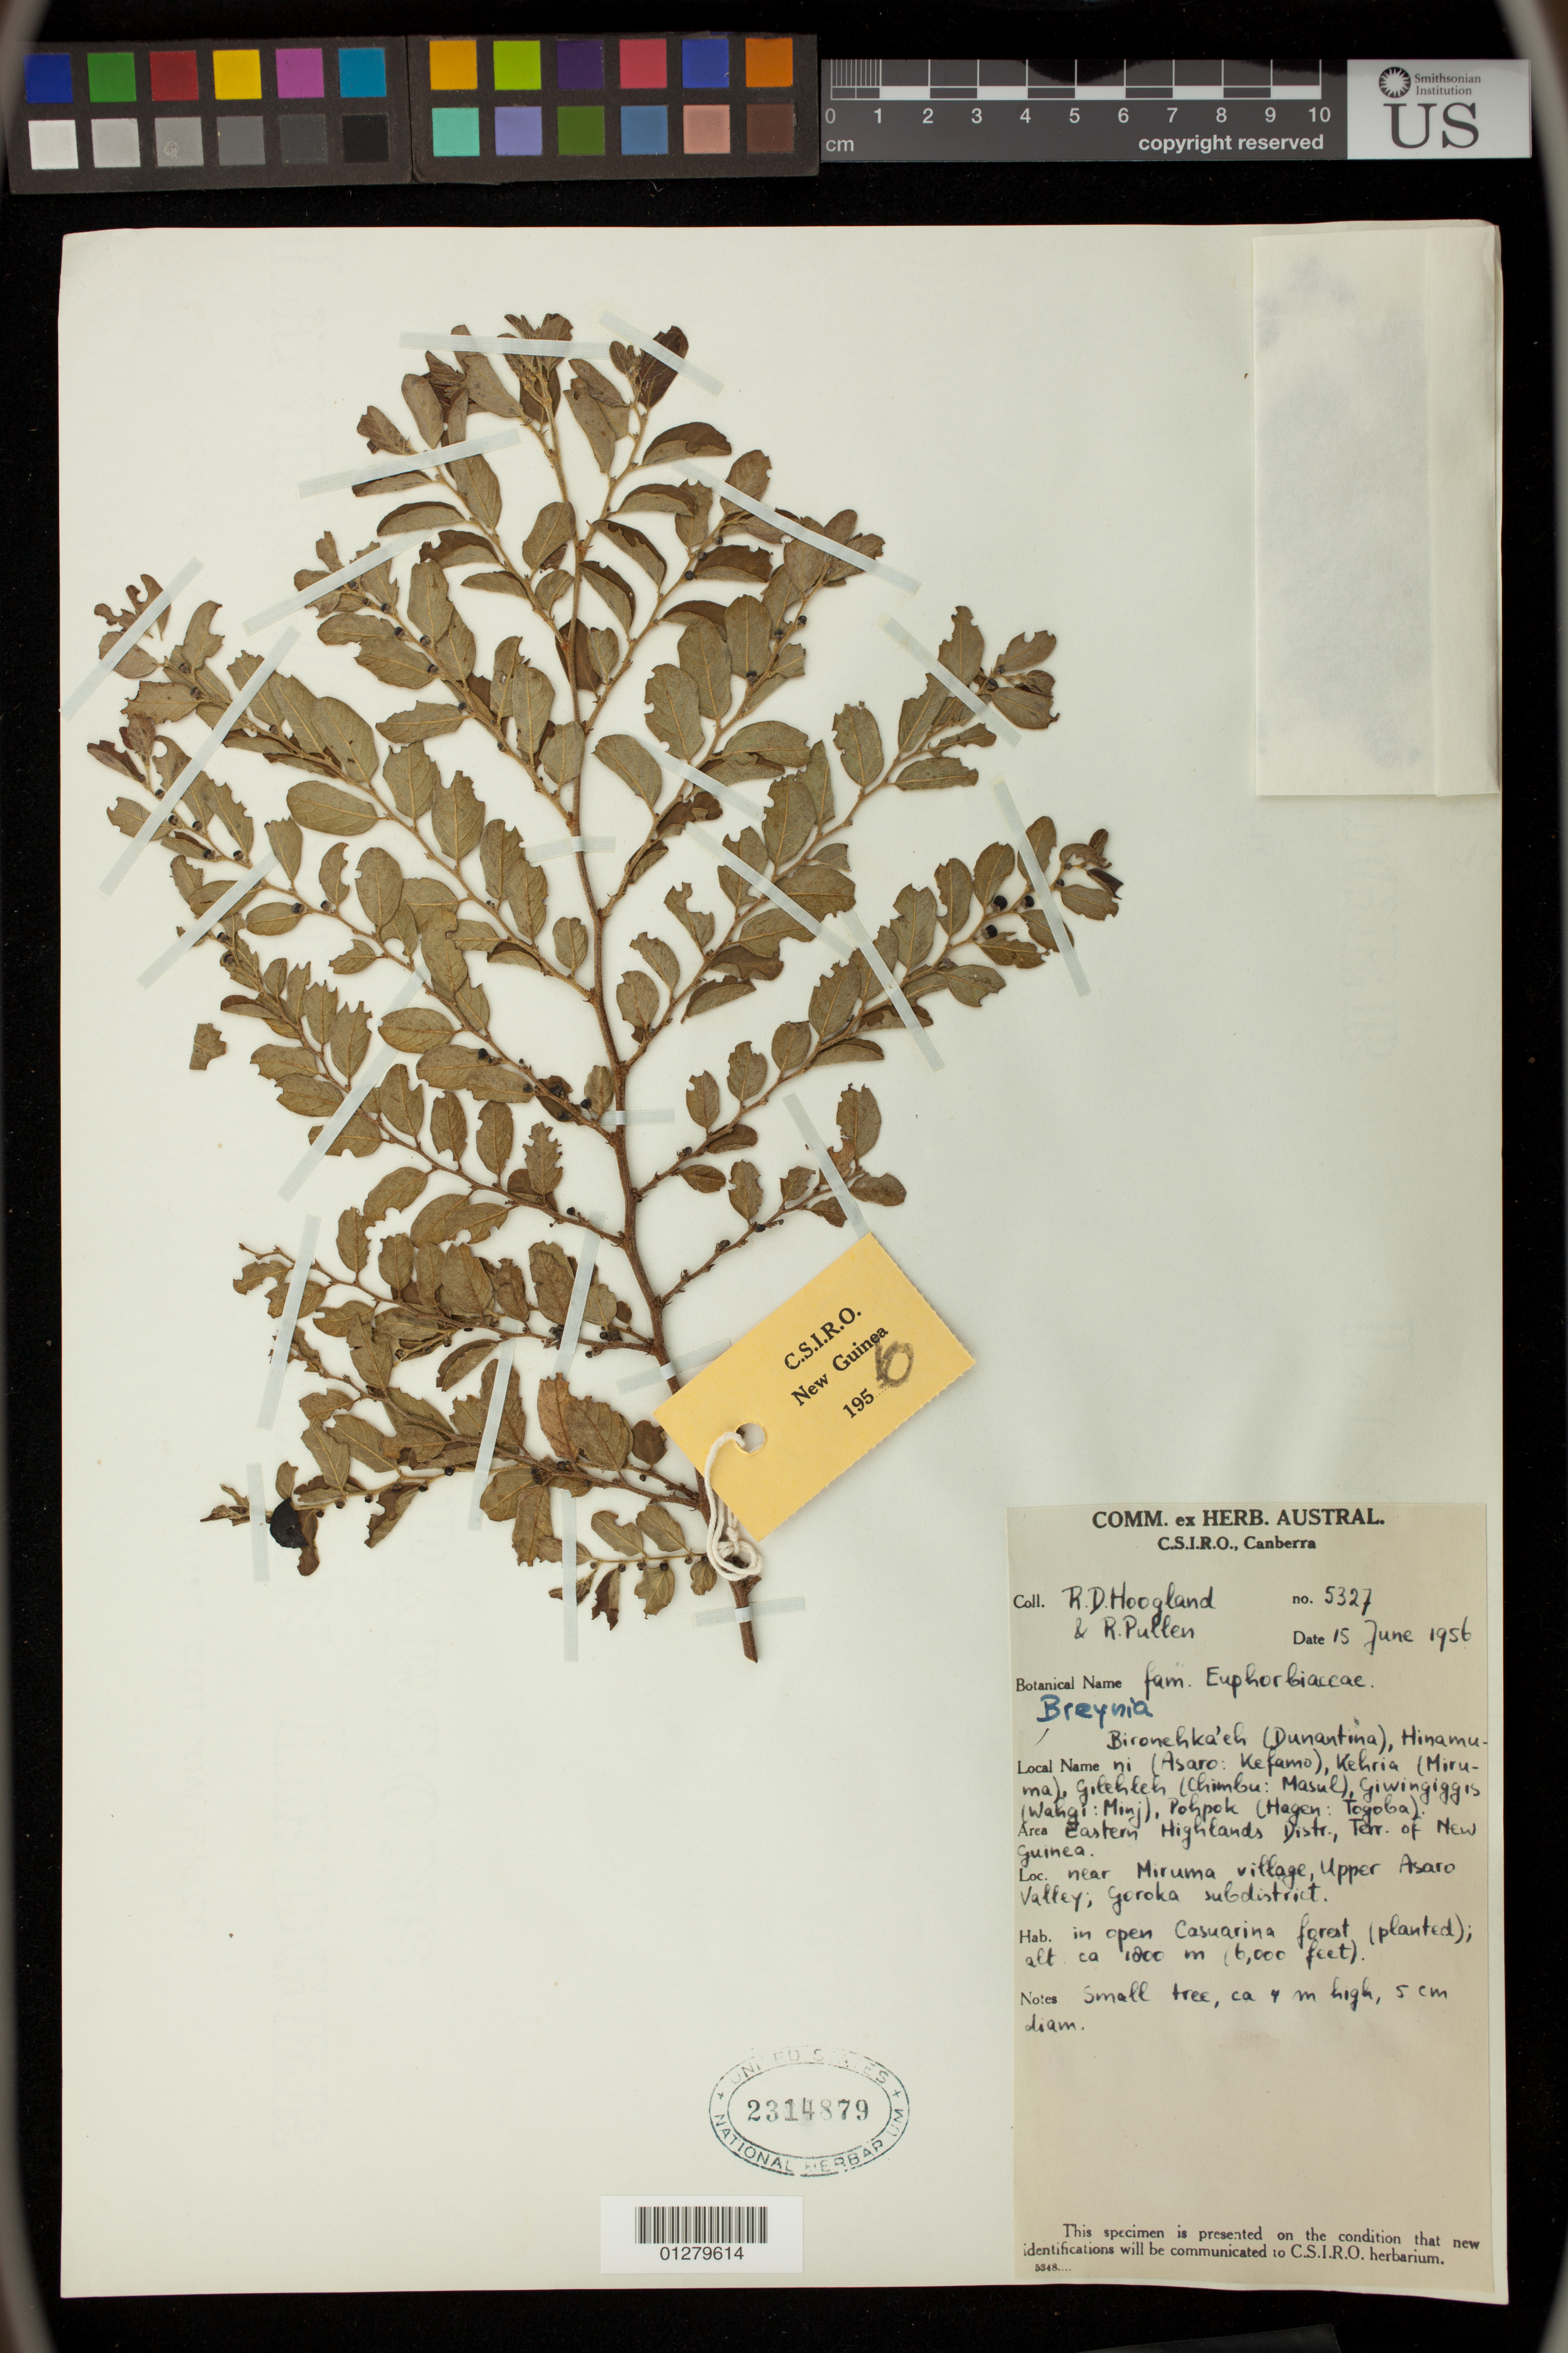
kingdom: Plantae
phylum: Tracheophyta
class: Magnoliopsida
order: Malpighiales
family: Phyllanthaceae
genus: Breynia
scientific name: Breynia sp.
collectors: R. D. Hoogland & R. Pullen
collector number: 5327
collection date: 1956-06-15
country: Papua New Guinea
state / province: Eastern Highlands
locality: Near Miruma village, Upper Asaro Valley, Goroka subdistrict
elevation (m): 1800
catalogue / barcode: US 2314879